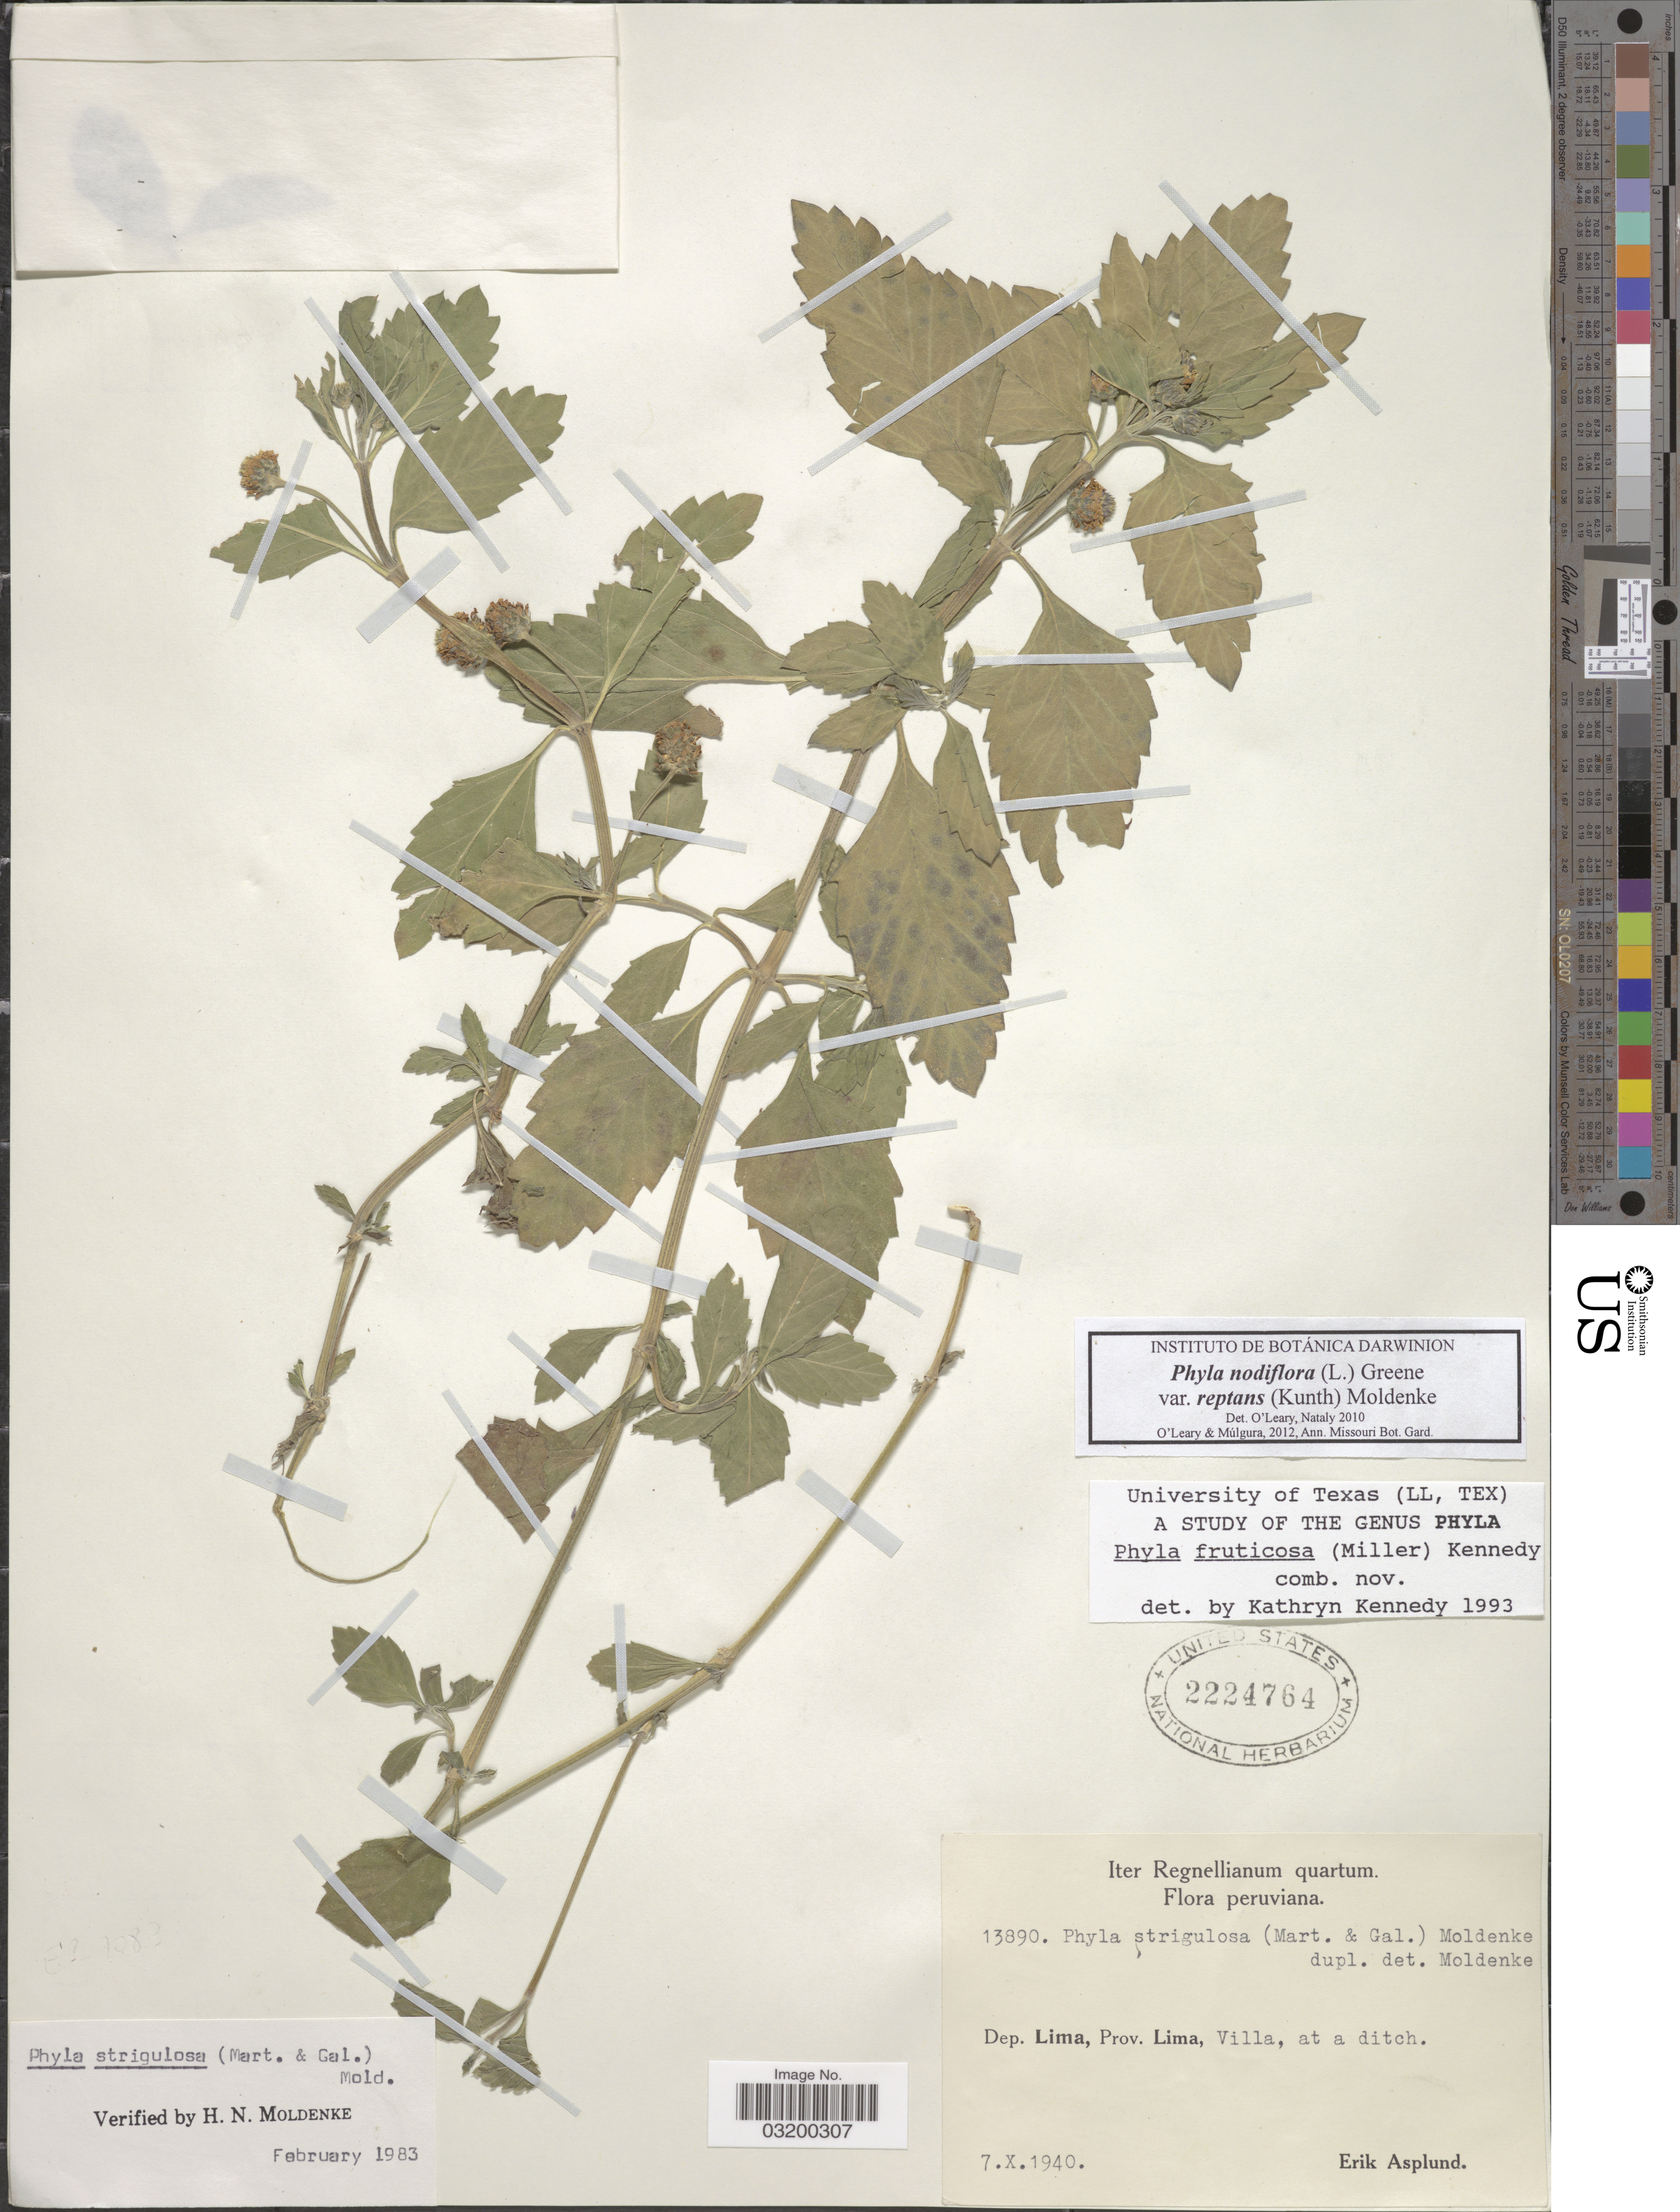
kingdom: Plantae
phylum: Tracheophyta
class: Magnoliopsida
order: Lamiales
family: Verbenaceae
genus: Phyla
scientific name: Phyla nodiflora var. reptans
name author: (Kunth) Moldenke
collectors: E. Asplund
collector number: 13890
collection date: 1940-10-07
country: Peru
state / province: Lima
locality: Dep. Lima, Villa, at a ditch.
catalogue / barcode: US 2224764